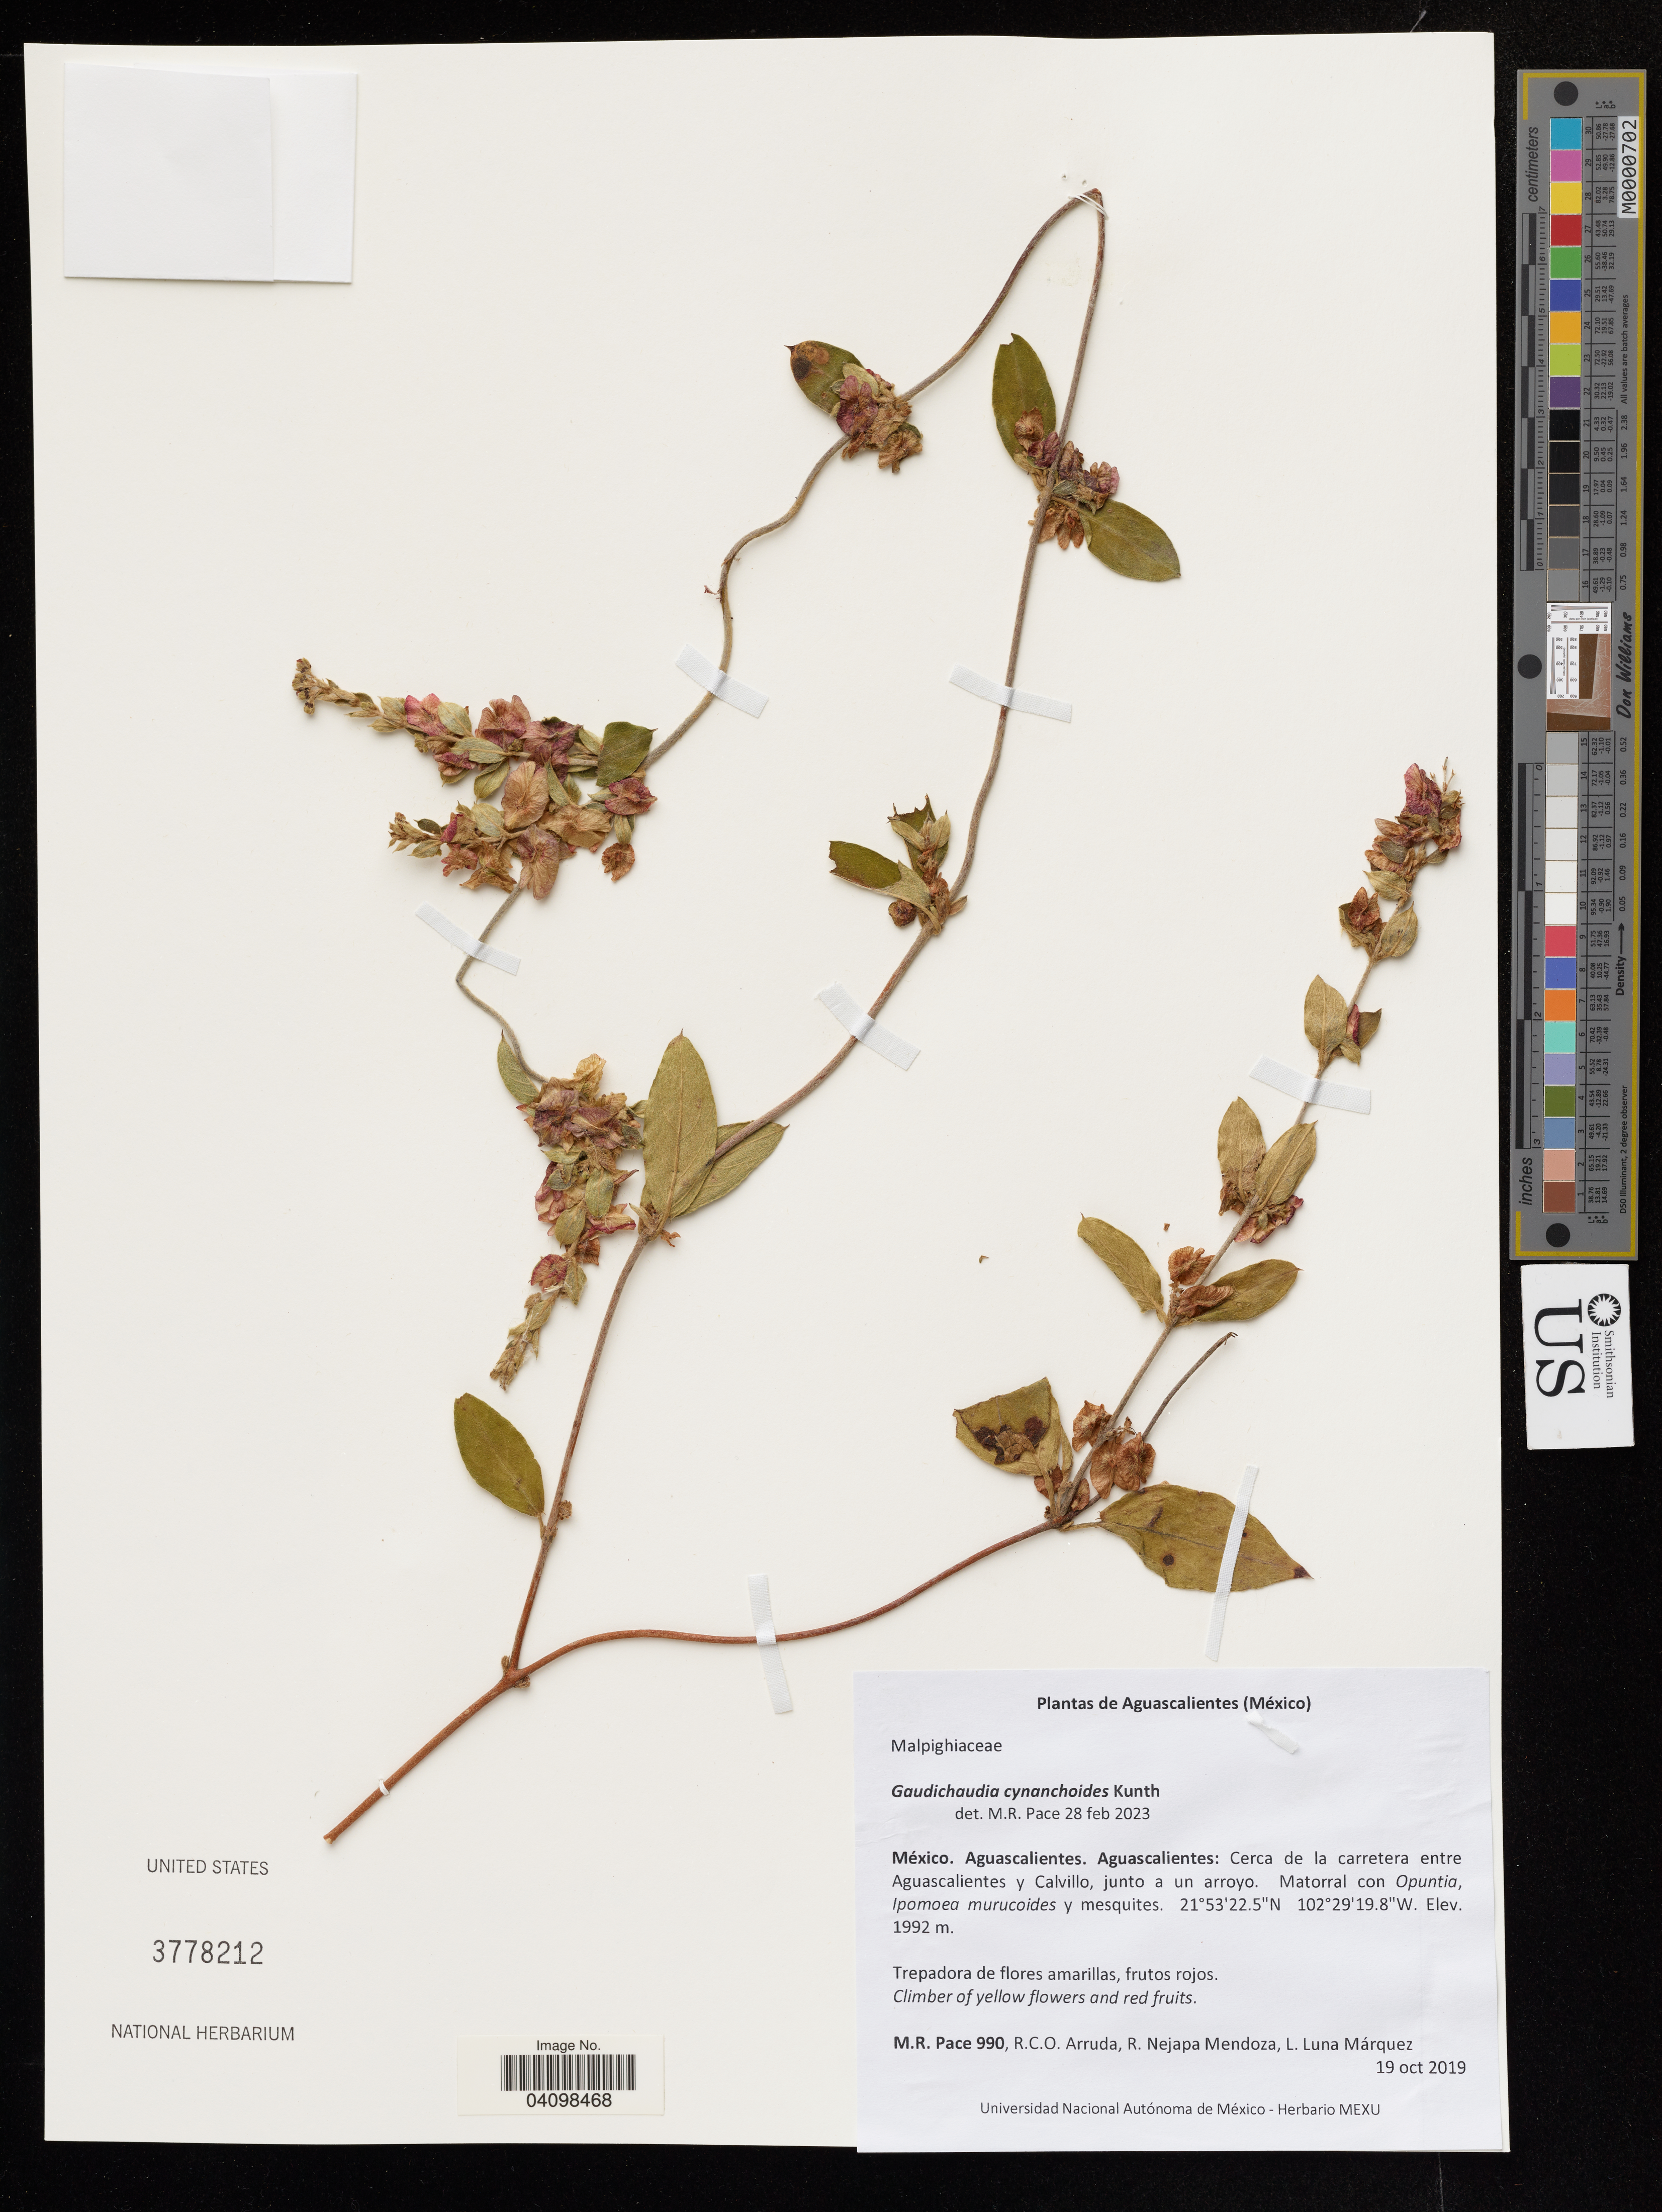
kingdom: Plantae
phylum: Tracheophyta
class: Magnoliopsida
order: Malpighiales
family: Malpighiaceae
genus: Gaudichaudia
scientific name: Gaudichaudia cynanchoides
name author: Kunth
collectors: M. Pace, R. Nejapa Mendoza & L. Luna Marquez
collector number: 990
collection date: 2019-10-19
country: Mexico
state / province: Aguascalientes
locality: Cerca de la carretera entre Aguascalientes y Calvillo, junto a un arroyo.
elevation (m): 1992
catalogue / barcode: US 3778212